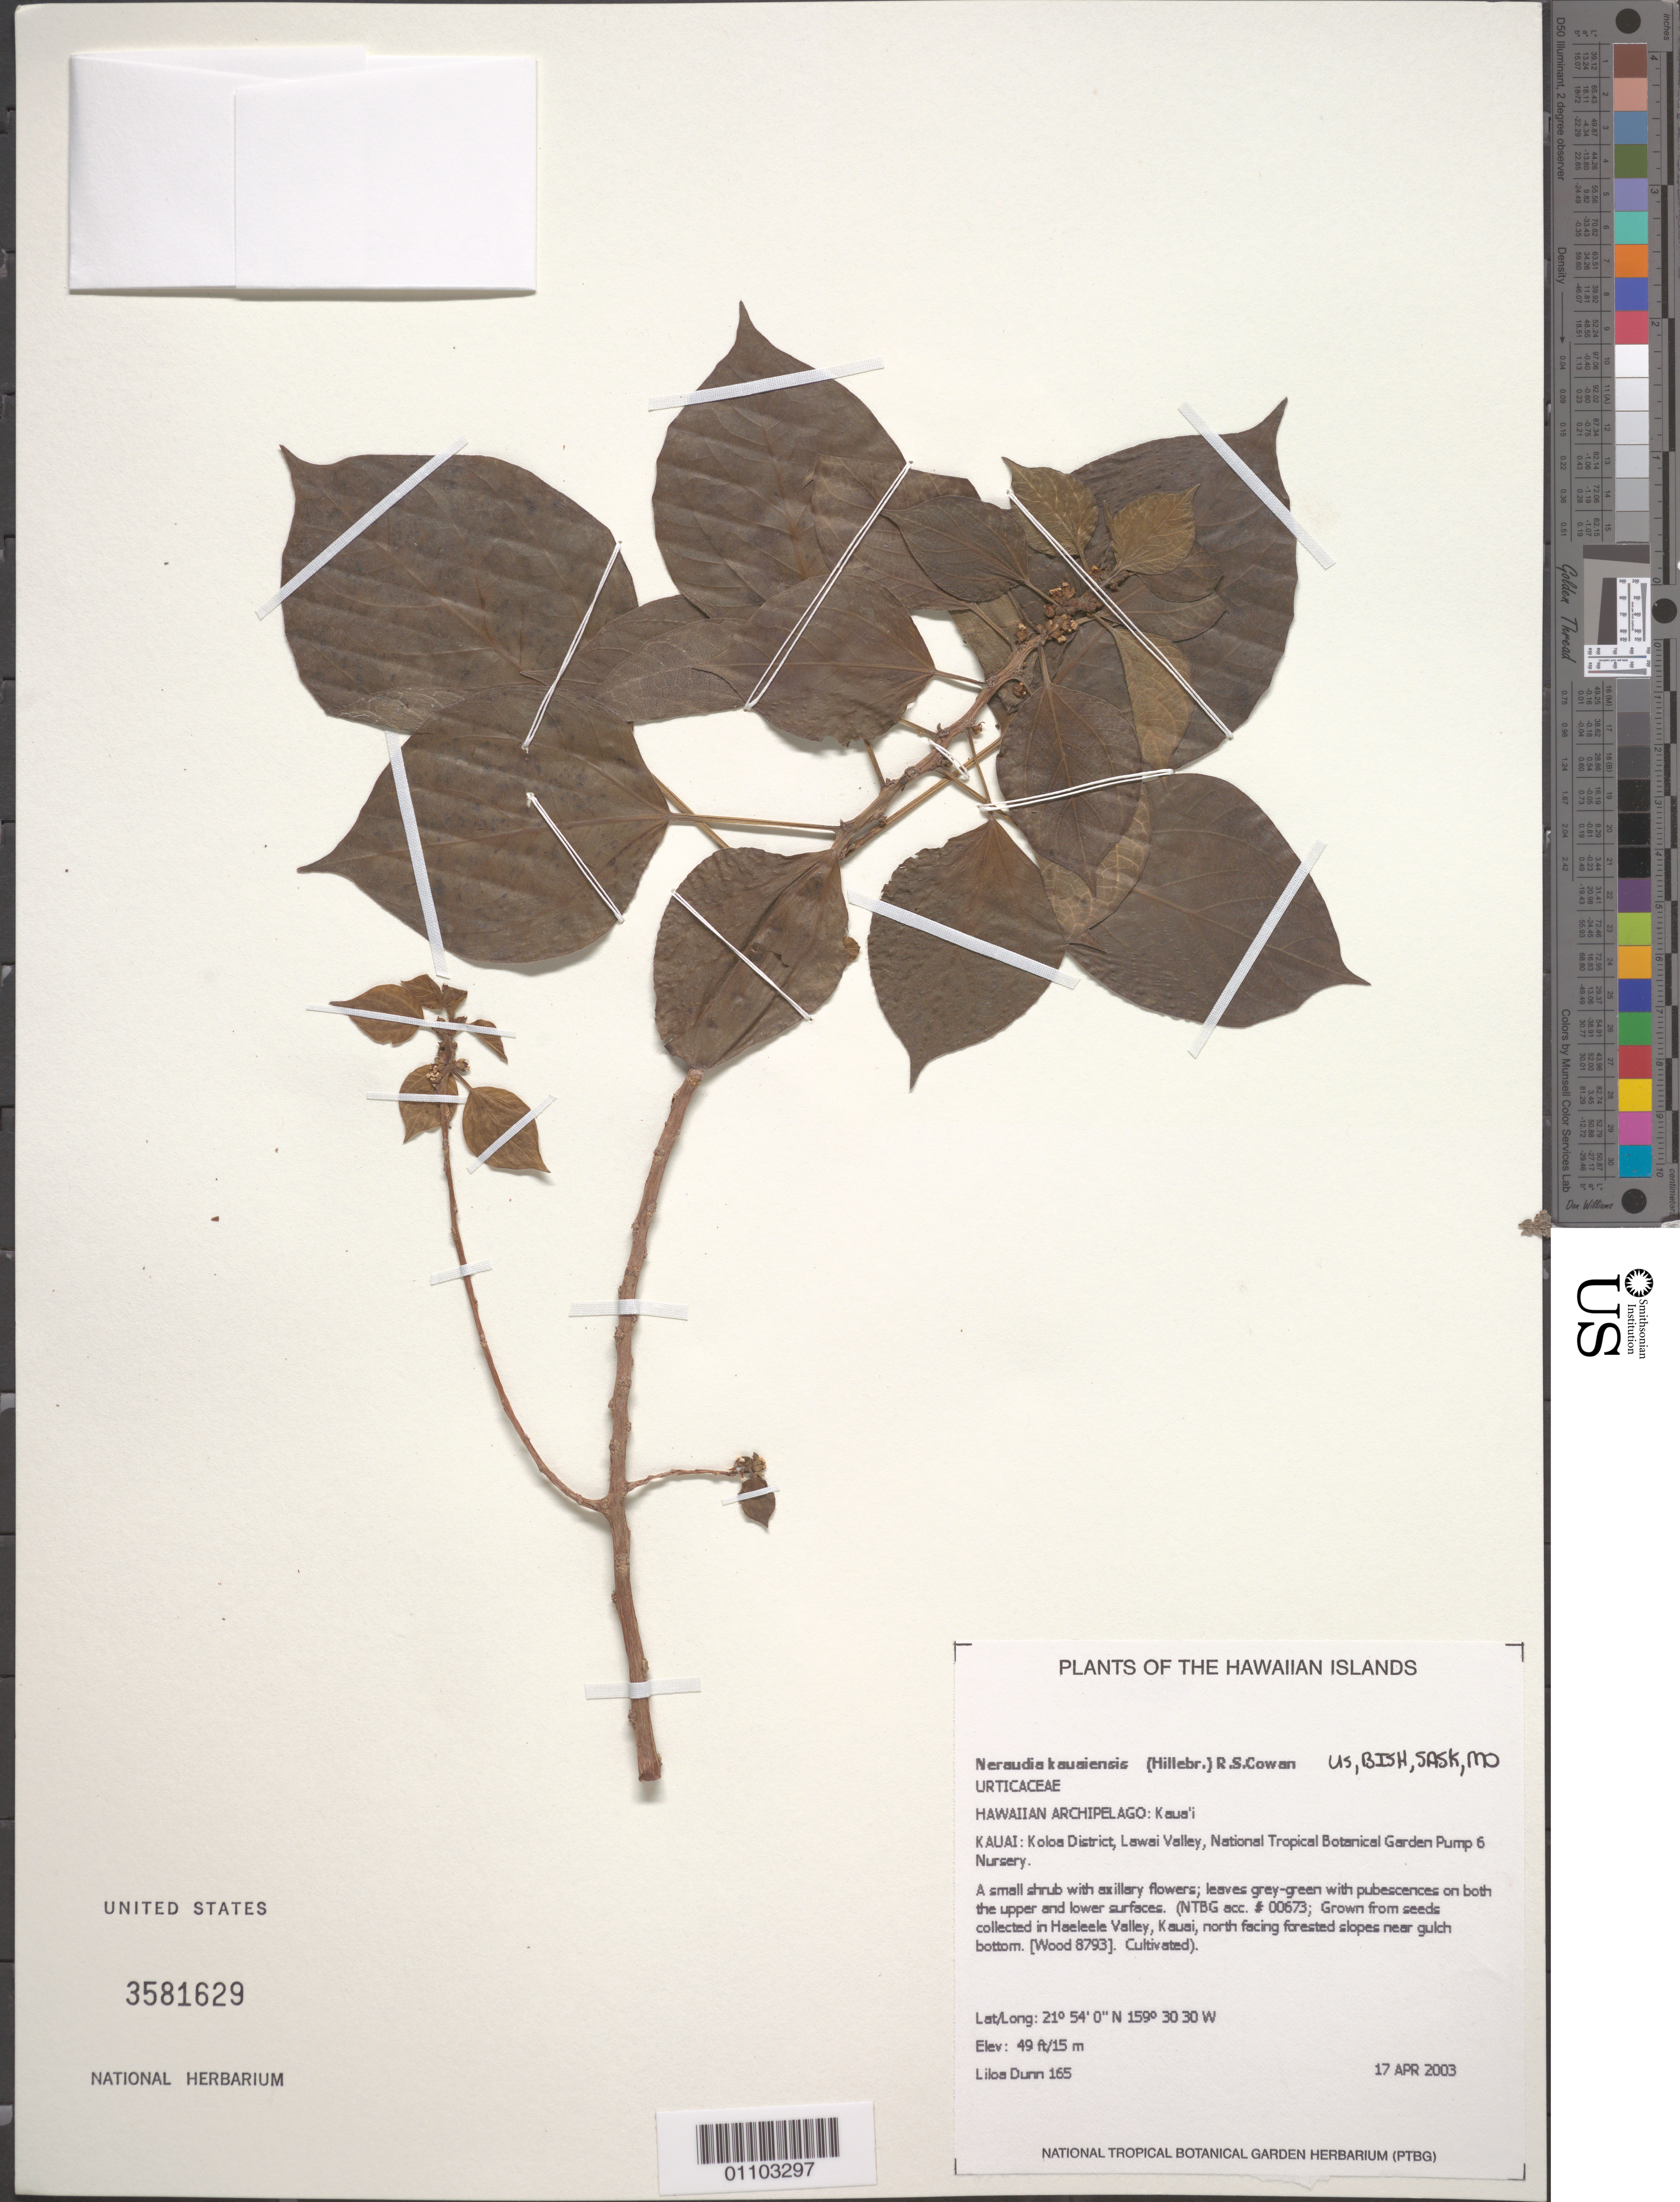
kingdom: Plantae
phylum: Tracheophyta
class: Magnoliopsida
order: Rosales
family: Urticaceae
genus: Neraudia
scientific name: Neraudia kauaiensis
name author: (Hillebr.) R.S. Cowan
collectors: L. Dunn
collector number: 165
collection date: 2003-04-17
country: United States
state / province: Hawaii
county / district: Kauai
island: Kaua'i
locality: Koloa District, Lawai Valley, National Tropical Botanical Garden Pump 6 Nursery.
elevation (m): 15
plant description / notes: Grown from seeds collected in Haeleele Valley, Kauai, north facing forested slopes near gulch bottom,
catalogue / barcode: US 3581629